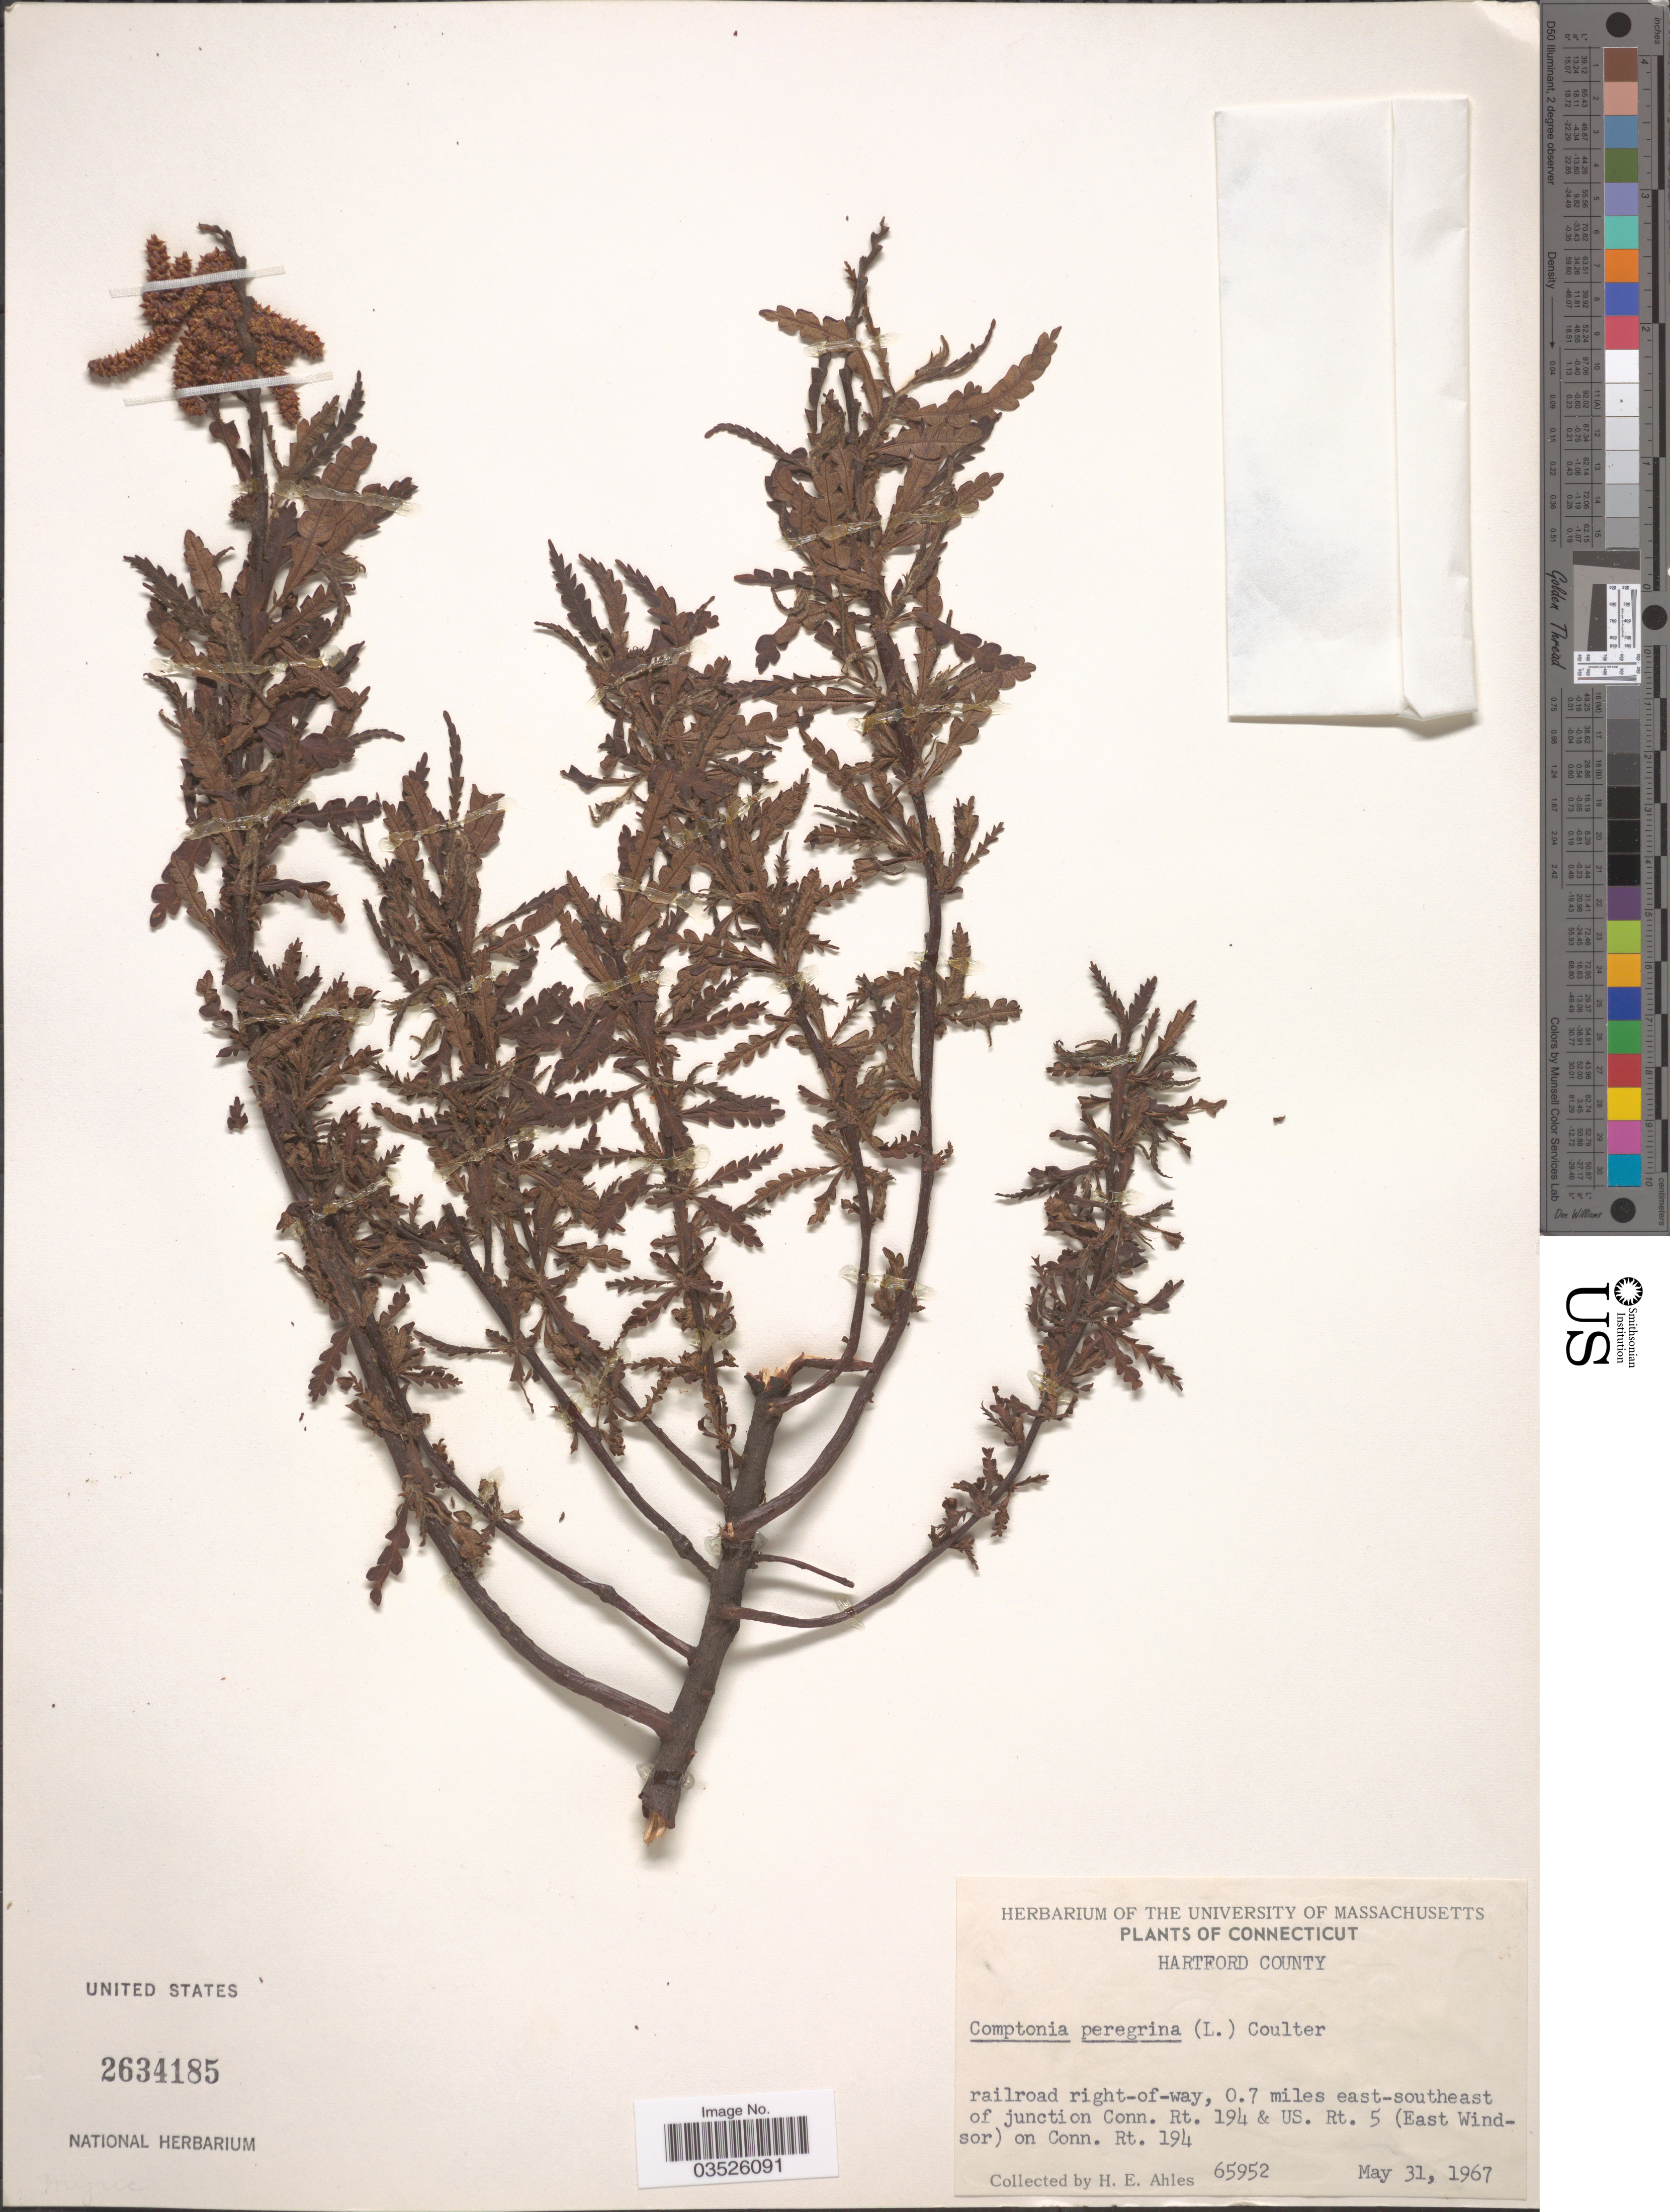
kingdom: Plantae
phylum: Tracheophyta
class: Magnoliopsida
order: Fagales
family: Myricaceae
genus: Comptonia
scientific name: Comptonia peregrina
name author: (L.) J.M. Coult.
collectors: H. E. Ahles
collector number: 65952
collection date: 1967-05-31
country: United States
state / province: Connecticut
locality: Hartford County. Railroad right-of-way, 0.7 miles east-southeast of junction Conn. Rt. 194 & US. Rt. 5 (East Windsor) on Conn. Rt. 194.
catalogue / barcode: US 2634185